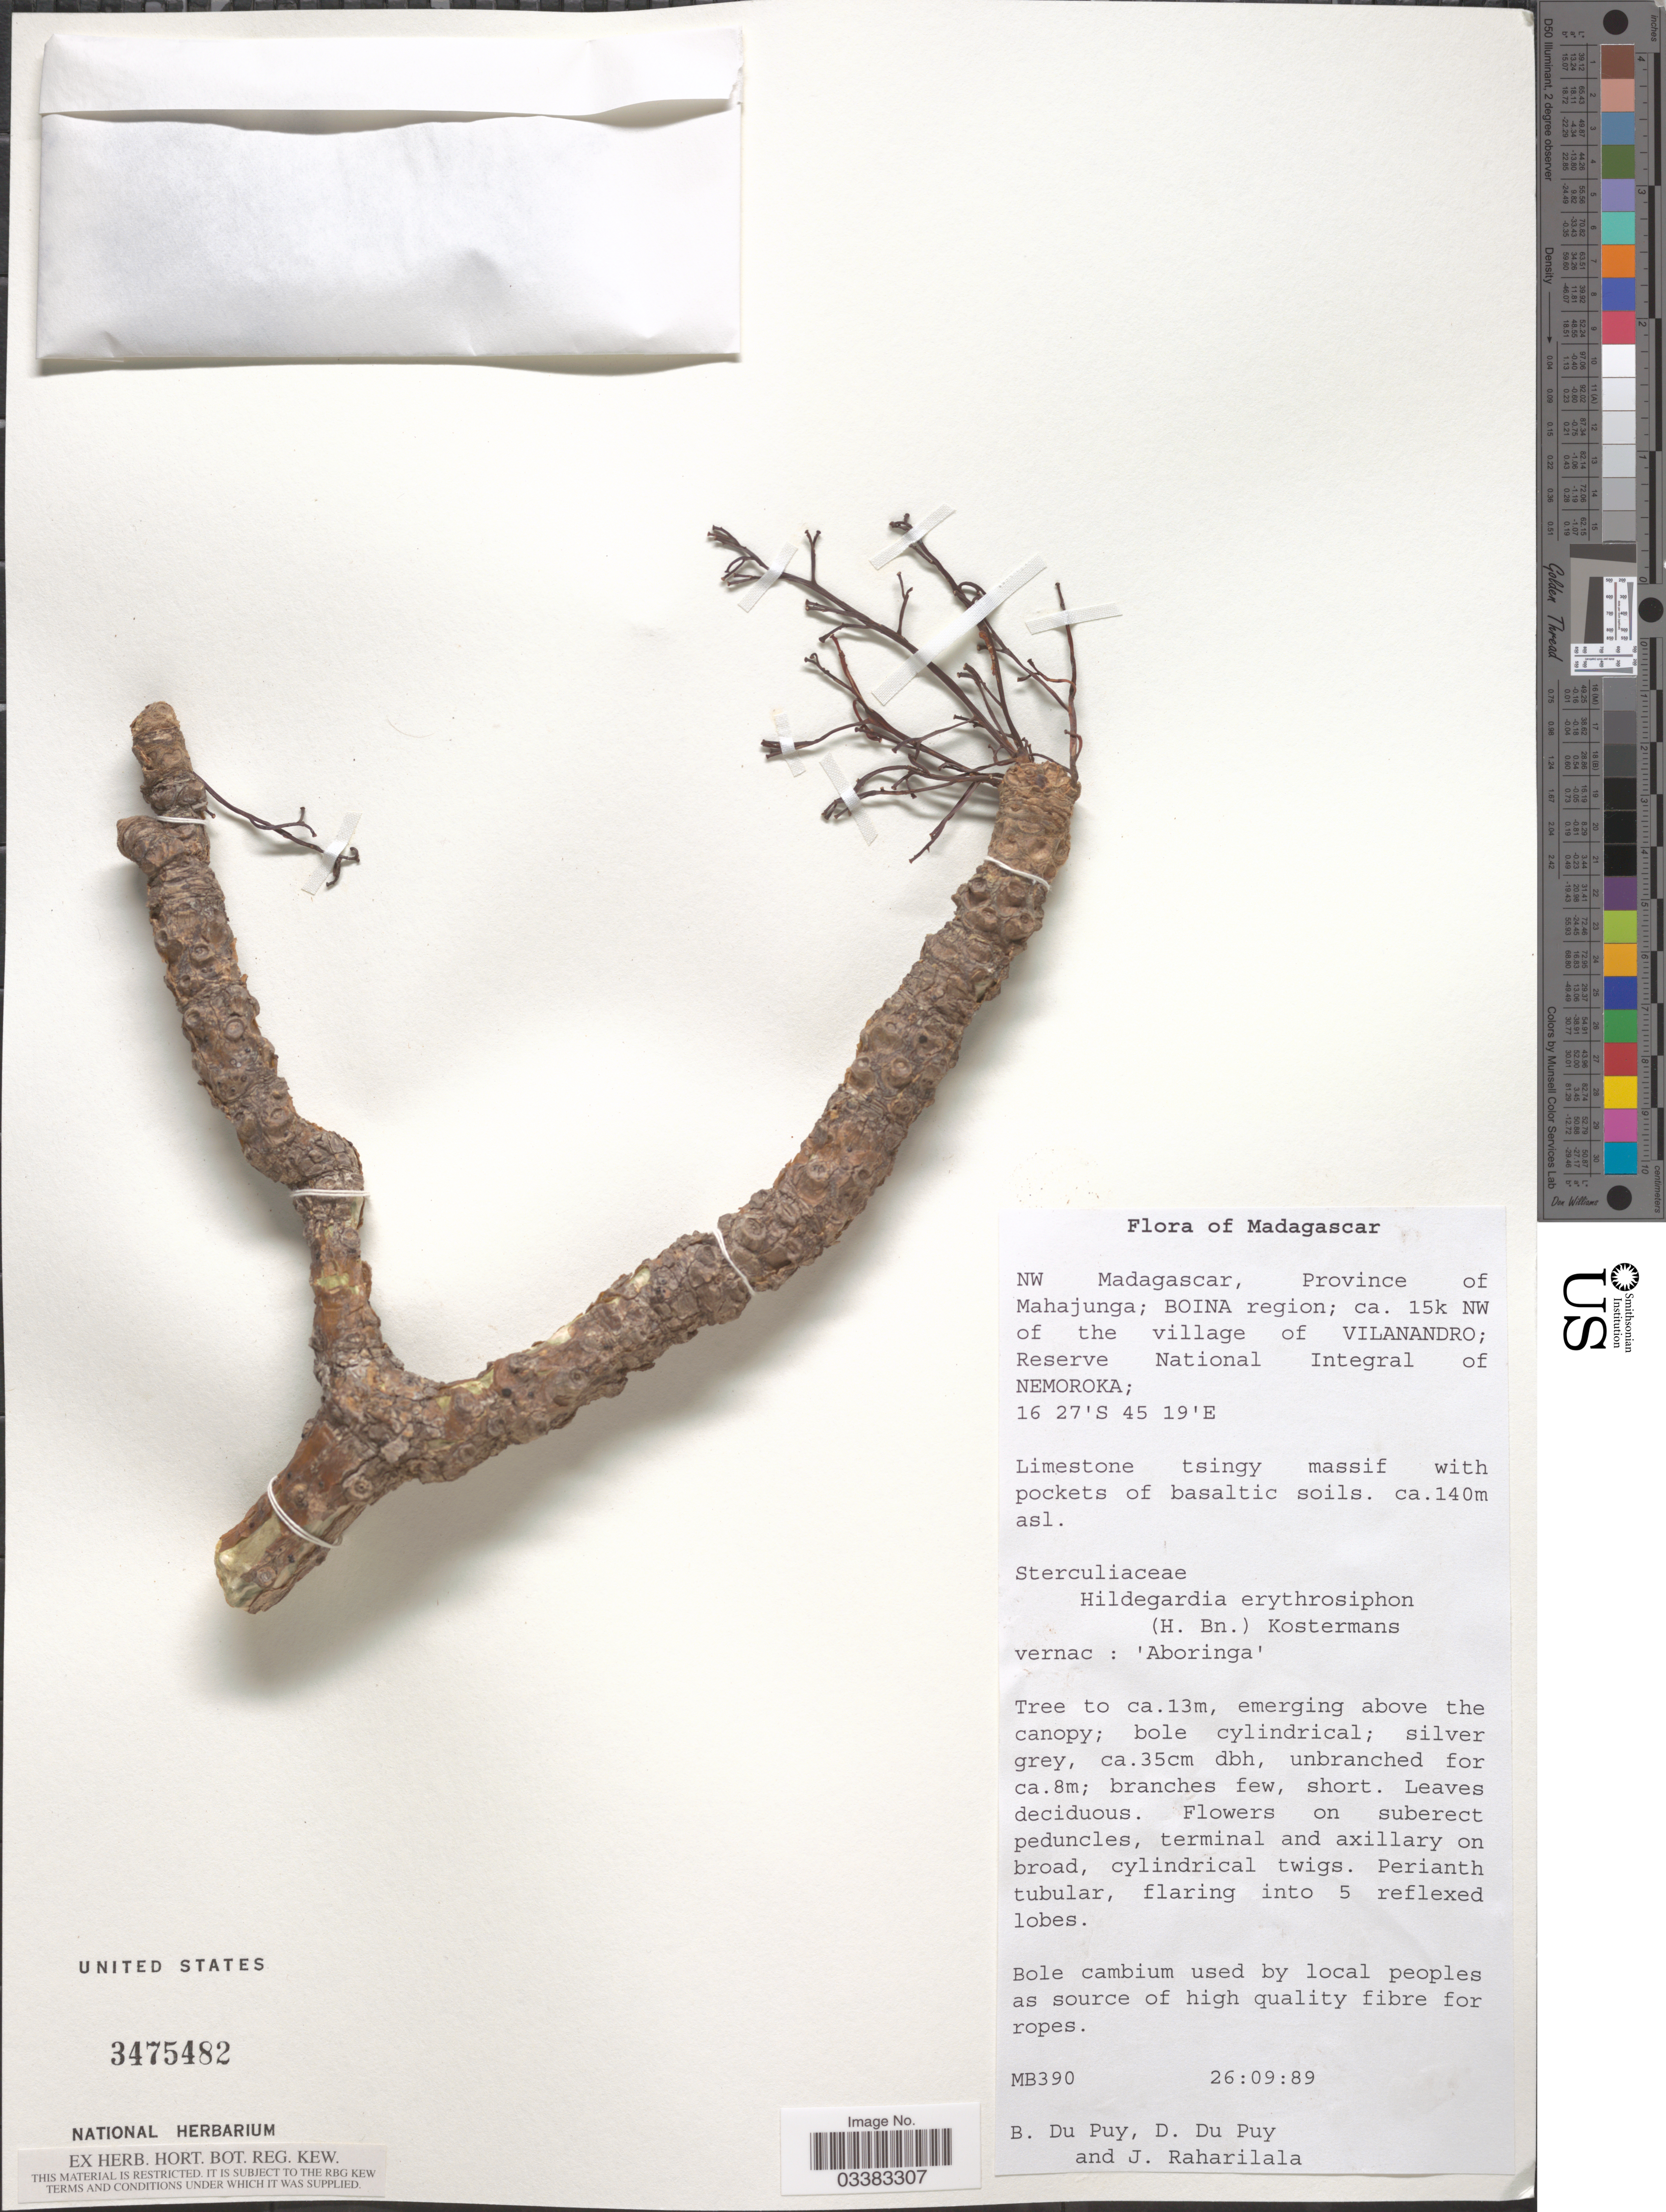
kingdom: Plantae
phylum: Tracheophyta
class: Magnoliopsida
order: Malvales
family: Malvaceae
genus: Hildegardia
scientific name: Hildegardia erythrosiphon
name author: (Baill.) Kosterm.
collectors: B. Du Puy, D. Du Puy & J. I. Raharilala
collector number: MB390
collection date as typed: Transcribed d/m/y: 26/9/89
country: Madagascar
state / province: Boeny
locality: NW Madagascar, Province of Mahajunga; BOINA region; ca. 15k NW of the village of Vilanandro; Reserve National Integral of Nemoroka.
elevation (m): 140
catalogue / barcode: US 3475482